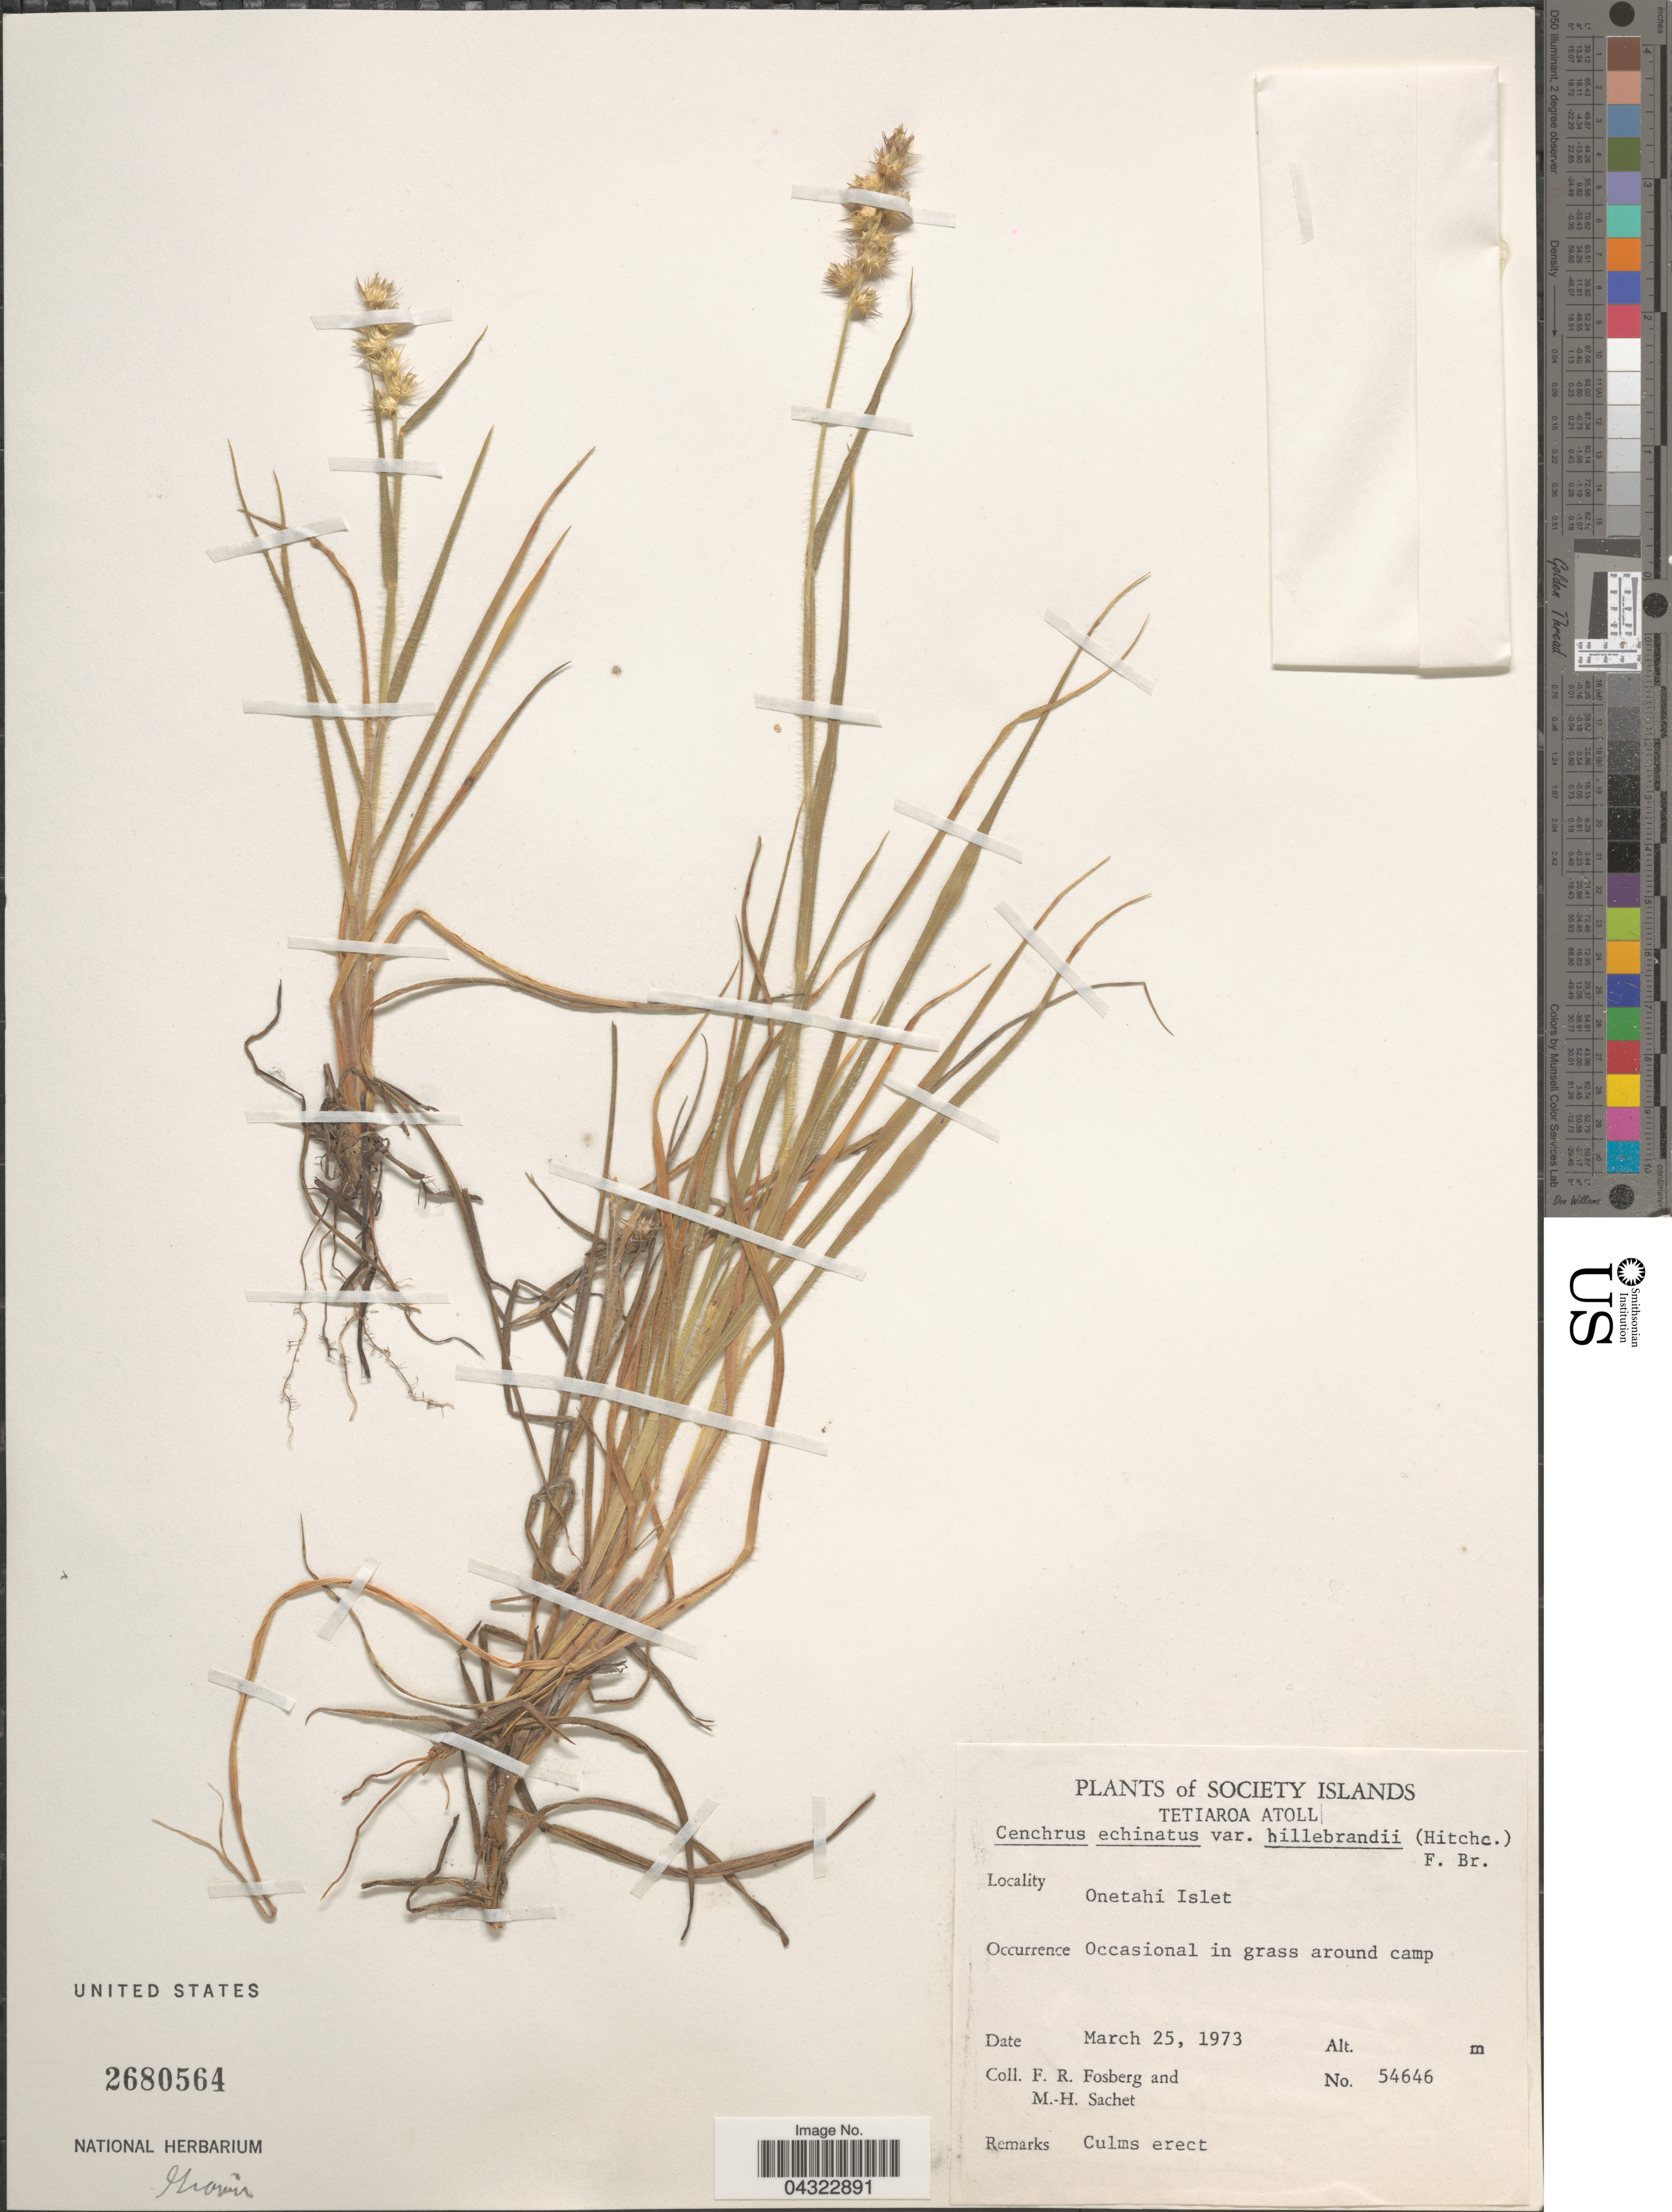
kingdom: Plantae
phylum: Tracheophyta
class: Liliopsida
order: Poales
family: Poaceae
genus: Cenchrus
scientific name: Cenchrus echinatus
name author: L.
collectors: F. R. Fosberg & M.-H. Sachet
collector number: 54646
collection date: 1973-03-25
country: French Polynesia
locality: Society Islands. Tetiaroa Atoll. Onetahi Islet. Occasional in grass around camp.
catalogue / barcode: US 2680564